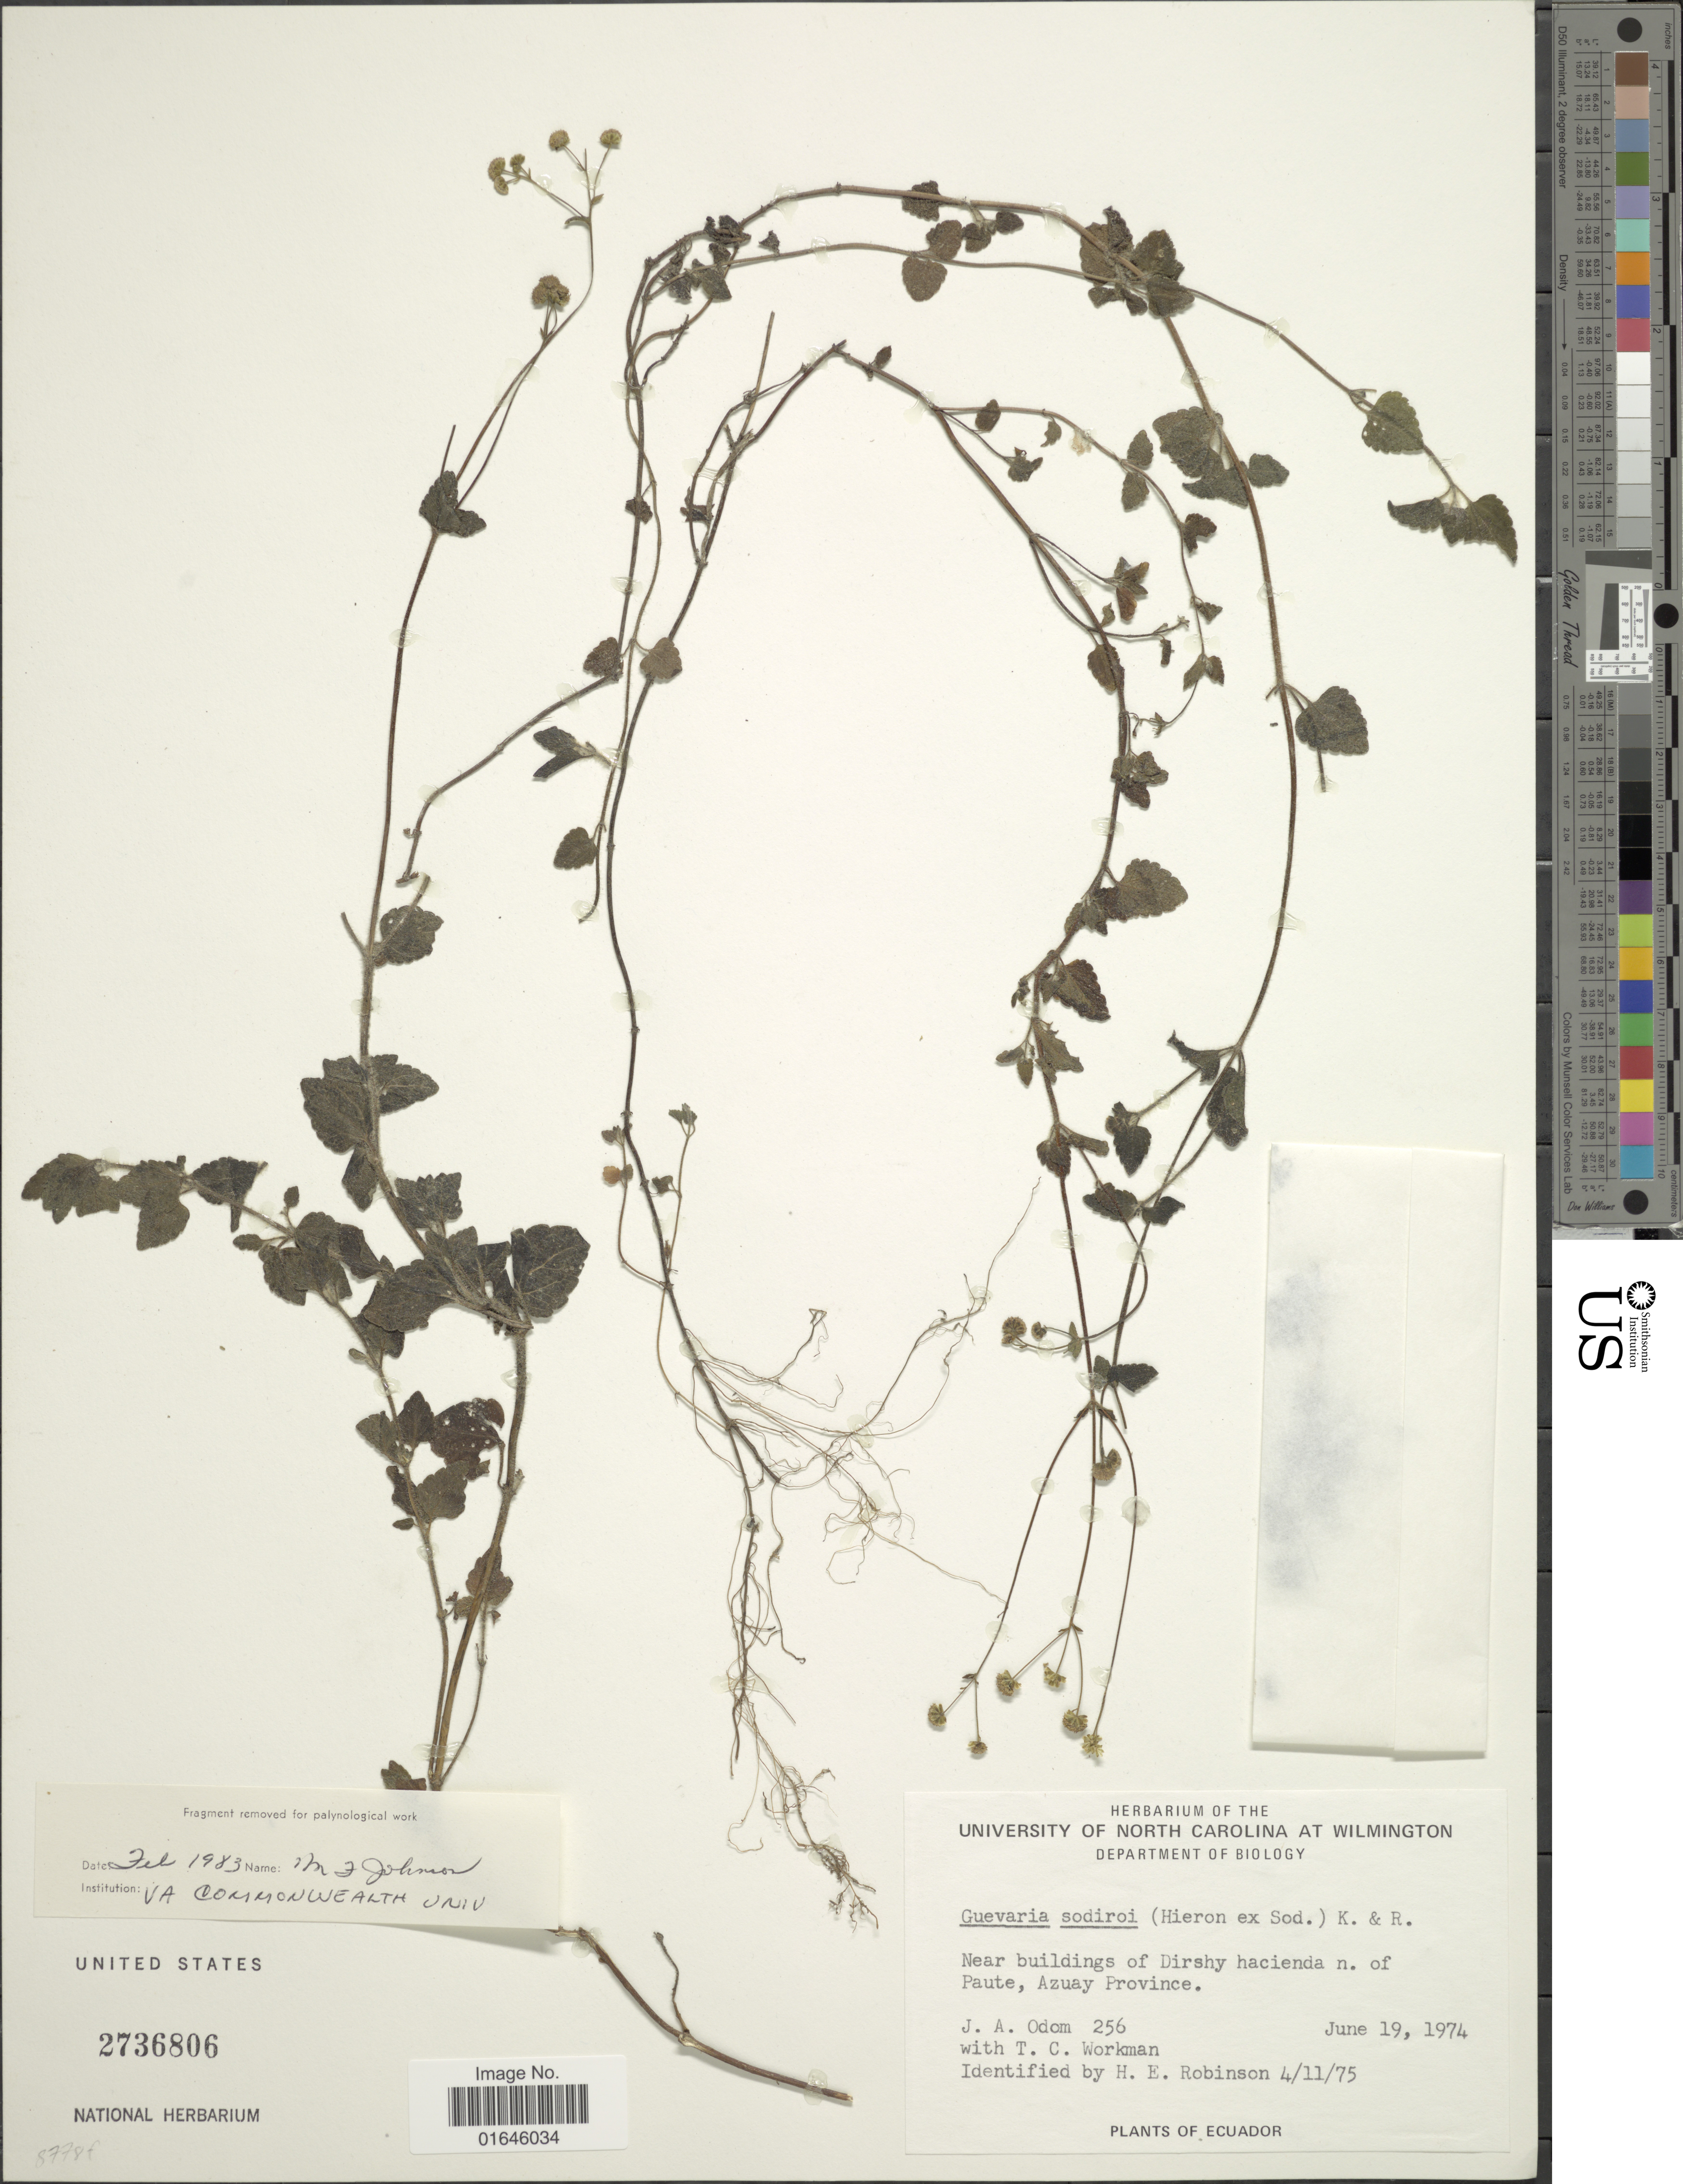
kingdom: Plantae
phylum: Tracheophyta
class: Magnoliopsida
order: Asterales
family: Asteraceae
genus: Guevaria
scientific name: Guevaria sodiroi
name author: (Hieron. in Sodiro) R.M. King & H. Rob.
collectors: J. Odom & T. Workman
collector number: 256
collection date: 1974-06-19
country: Ecuador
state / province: Azuay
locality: Near buildings of Dirshy hacienda n. of Paute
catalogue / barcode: US 2736806